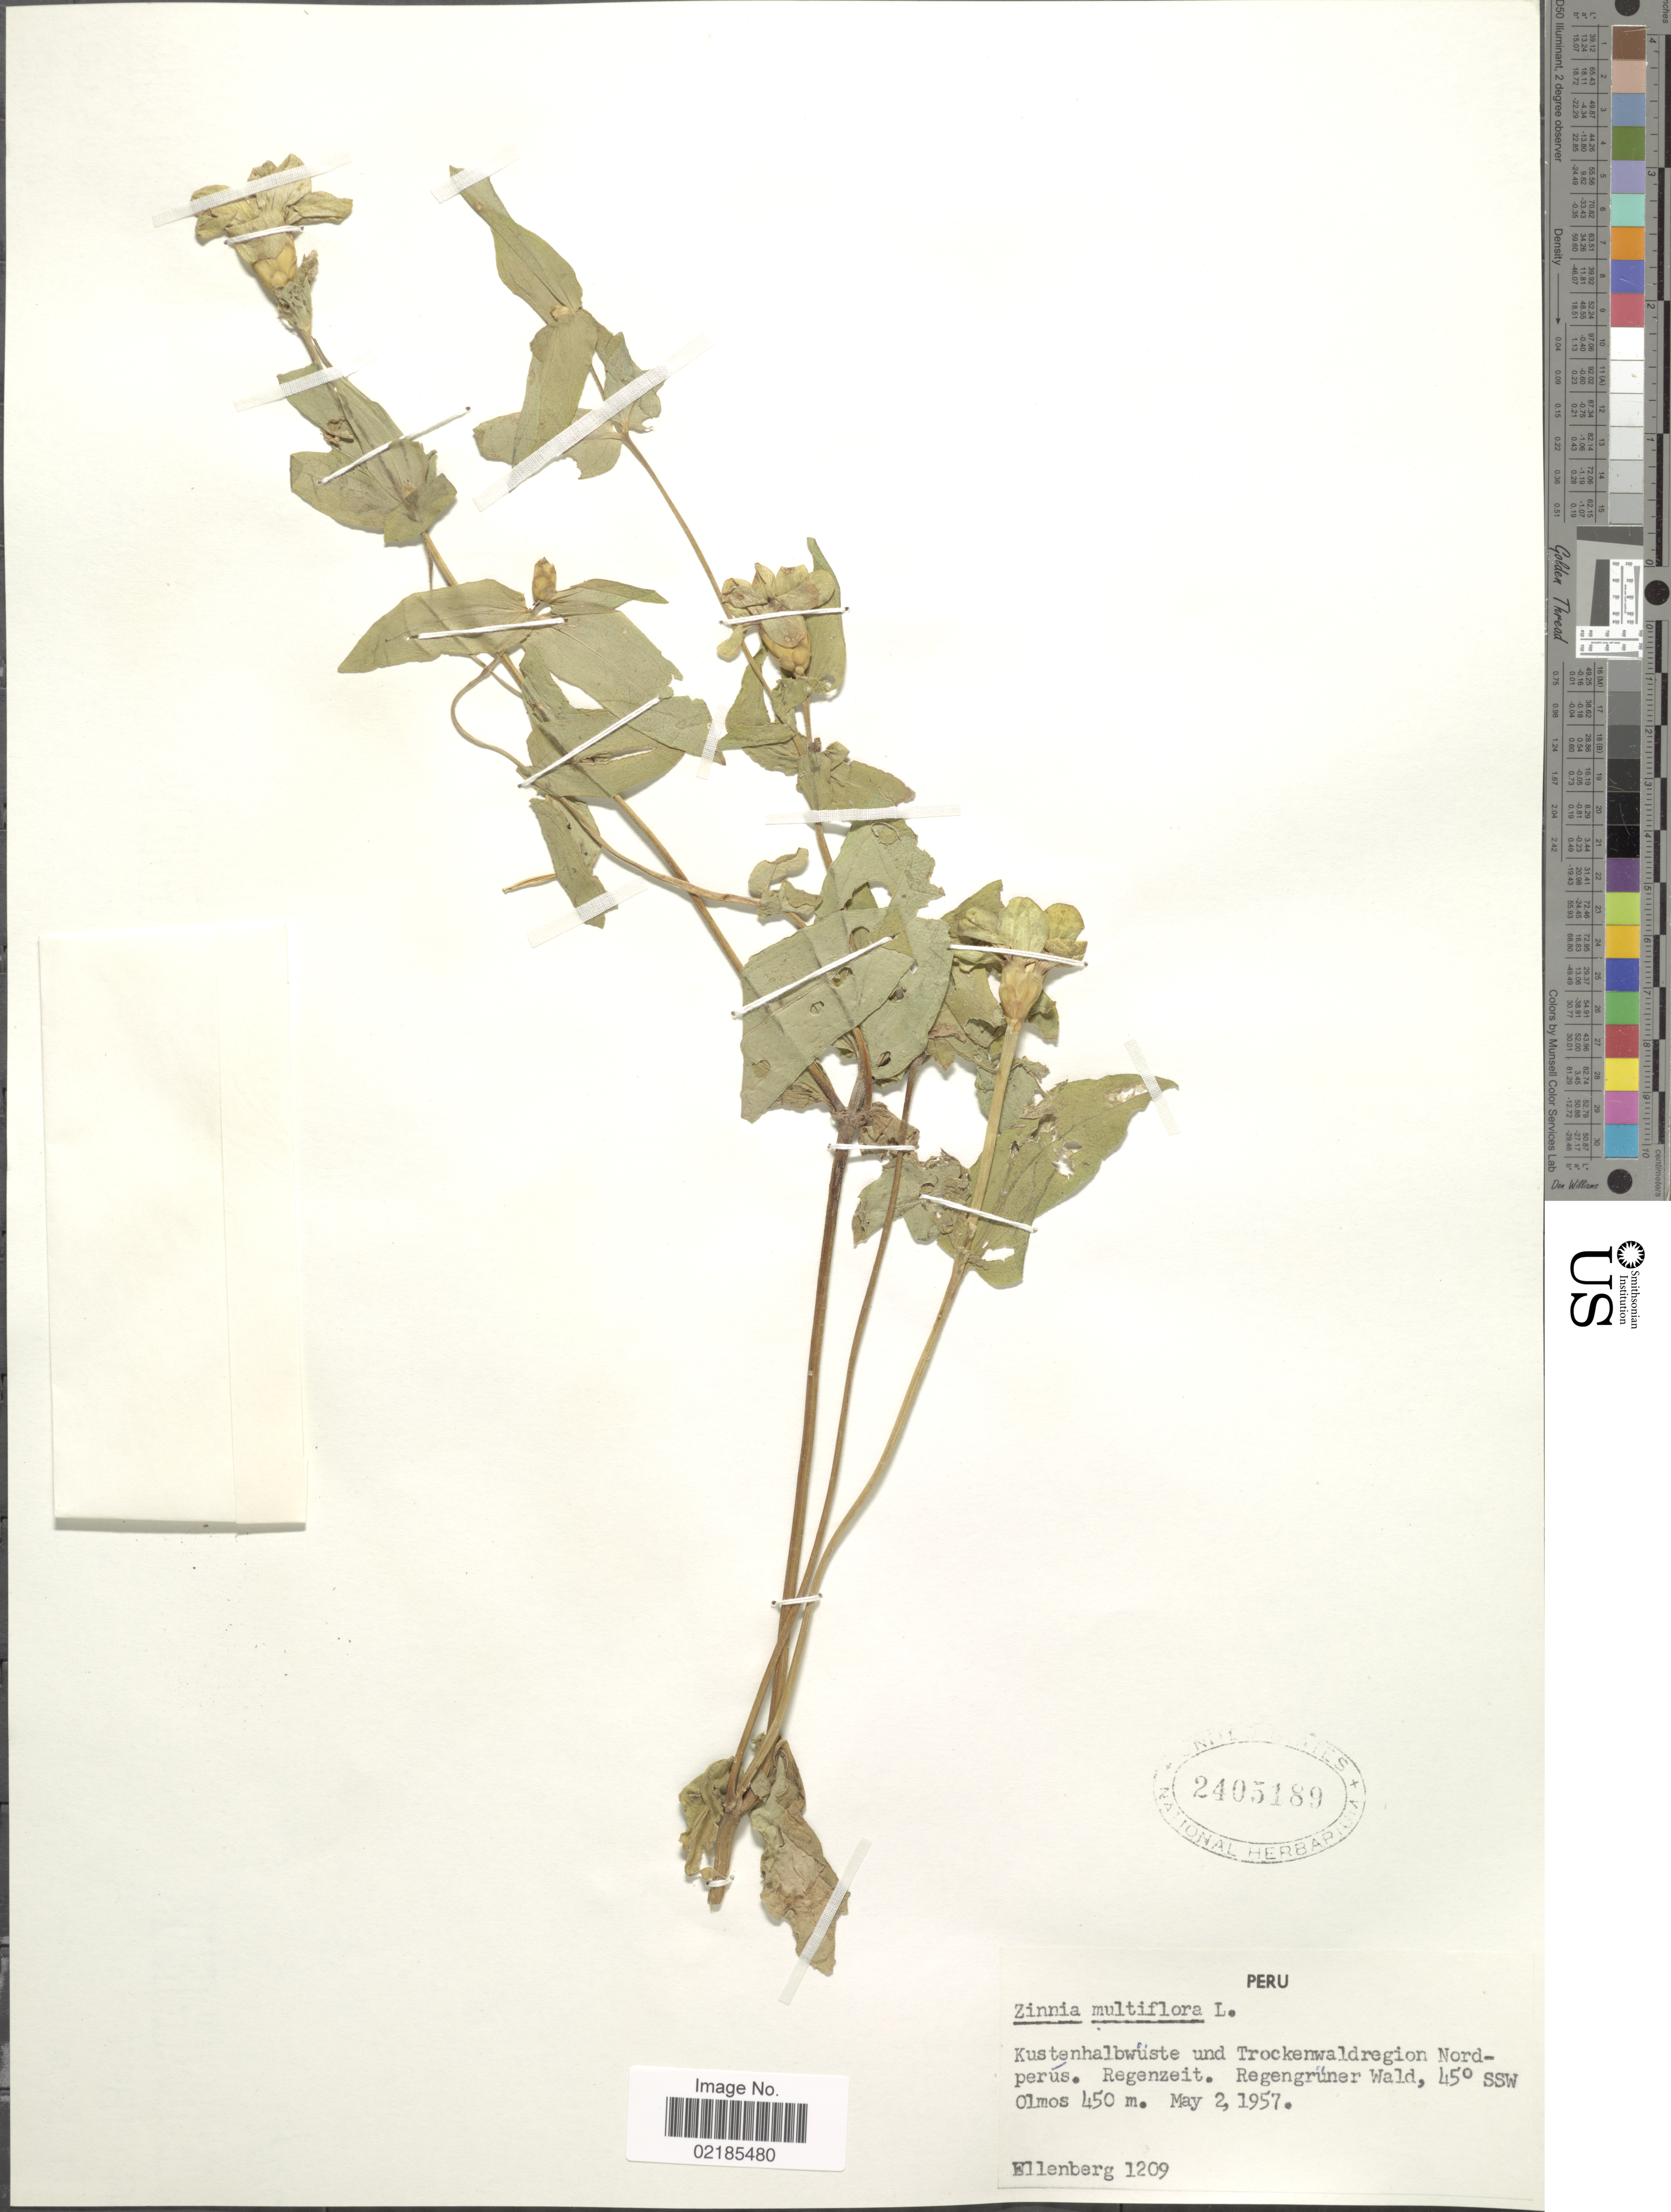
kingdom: Plantae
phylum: Tracheophyta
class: Magnoliopsida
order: Asterales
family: Asteraceae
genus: Zinnia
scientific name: Zinnia multiflora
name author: L.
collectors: H. Ellenberg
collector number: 1209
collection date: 1957-05-02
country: Peru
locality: Kustenhalbwuste und Trockenwaldregion Nord-perus, 45° SSW Olmos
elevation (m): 450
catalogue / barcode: US 2405189